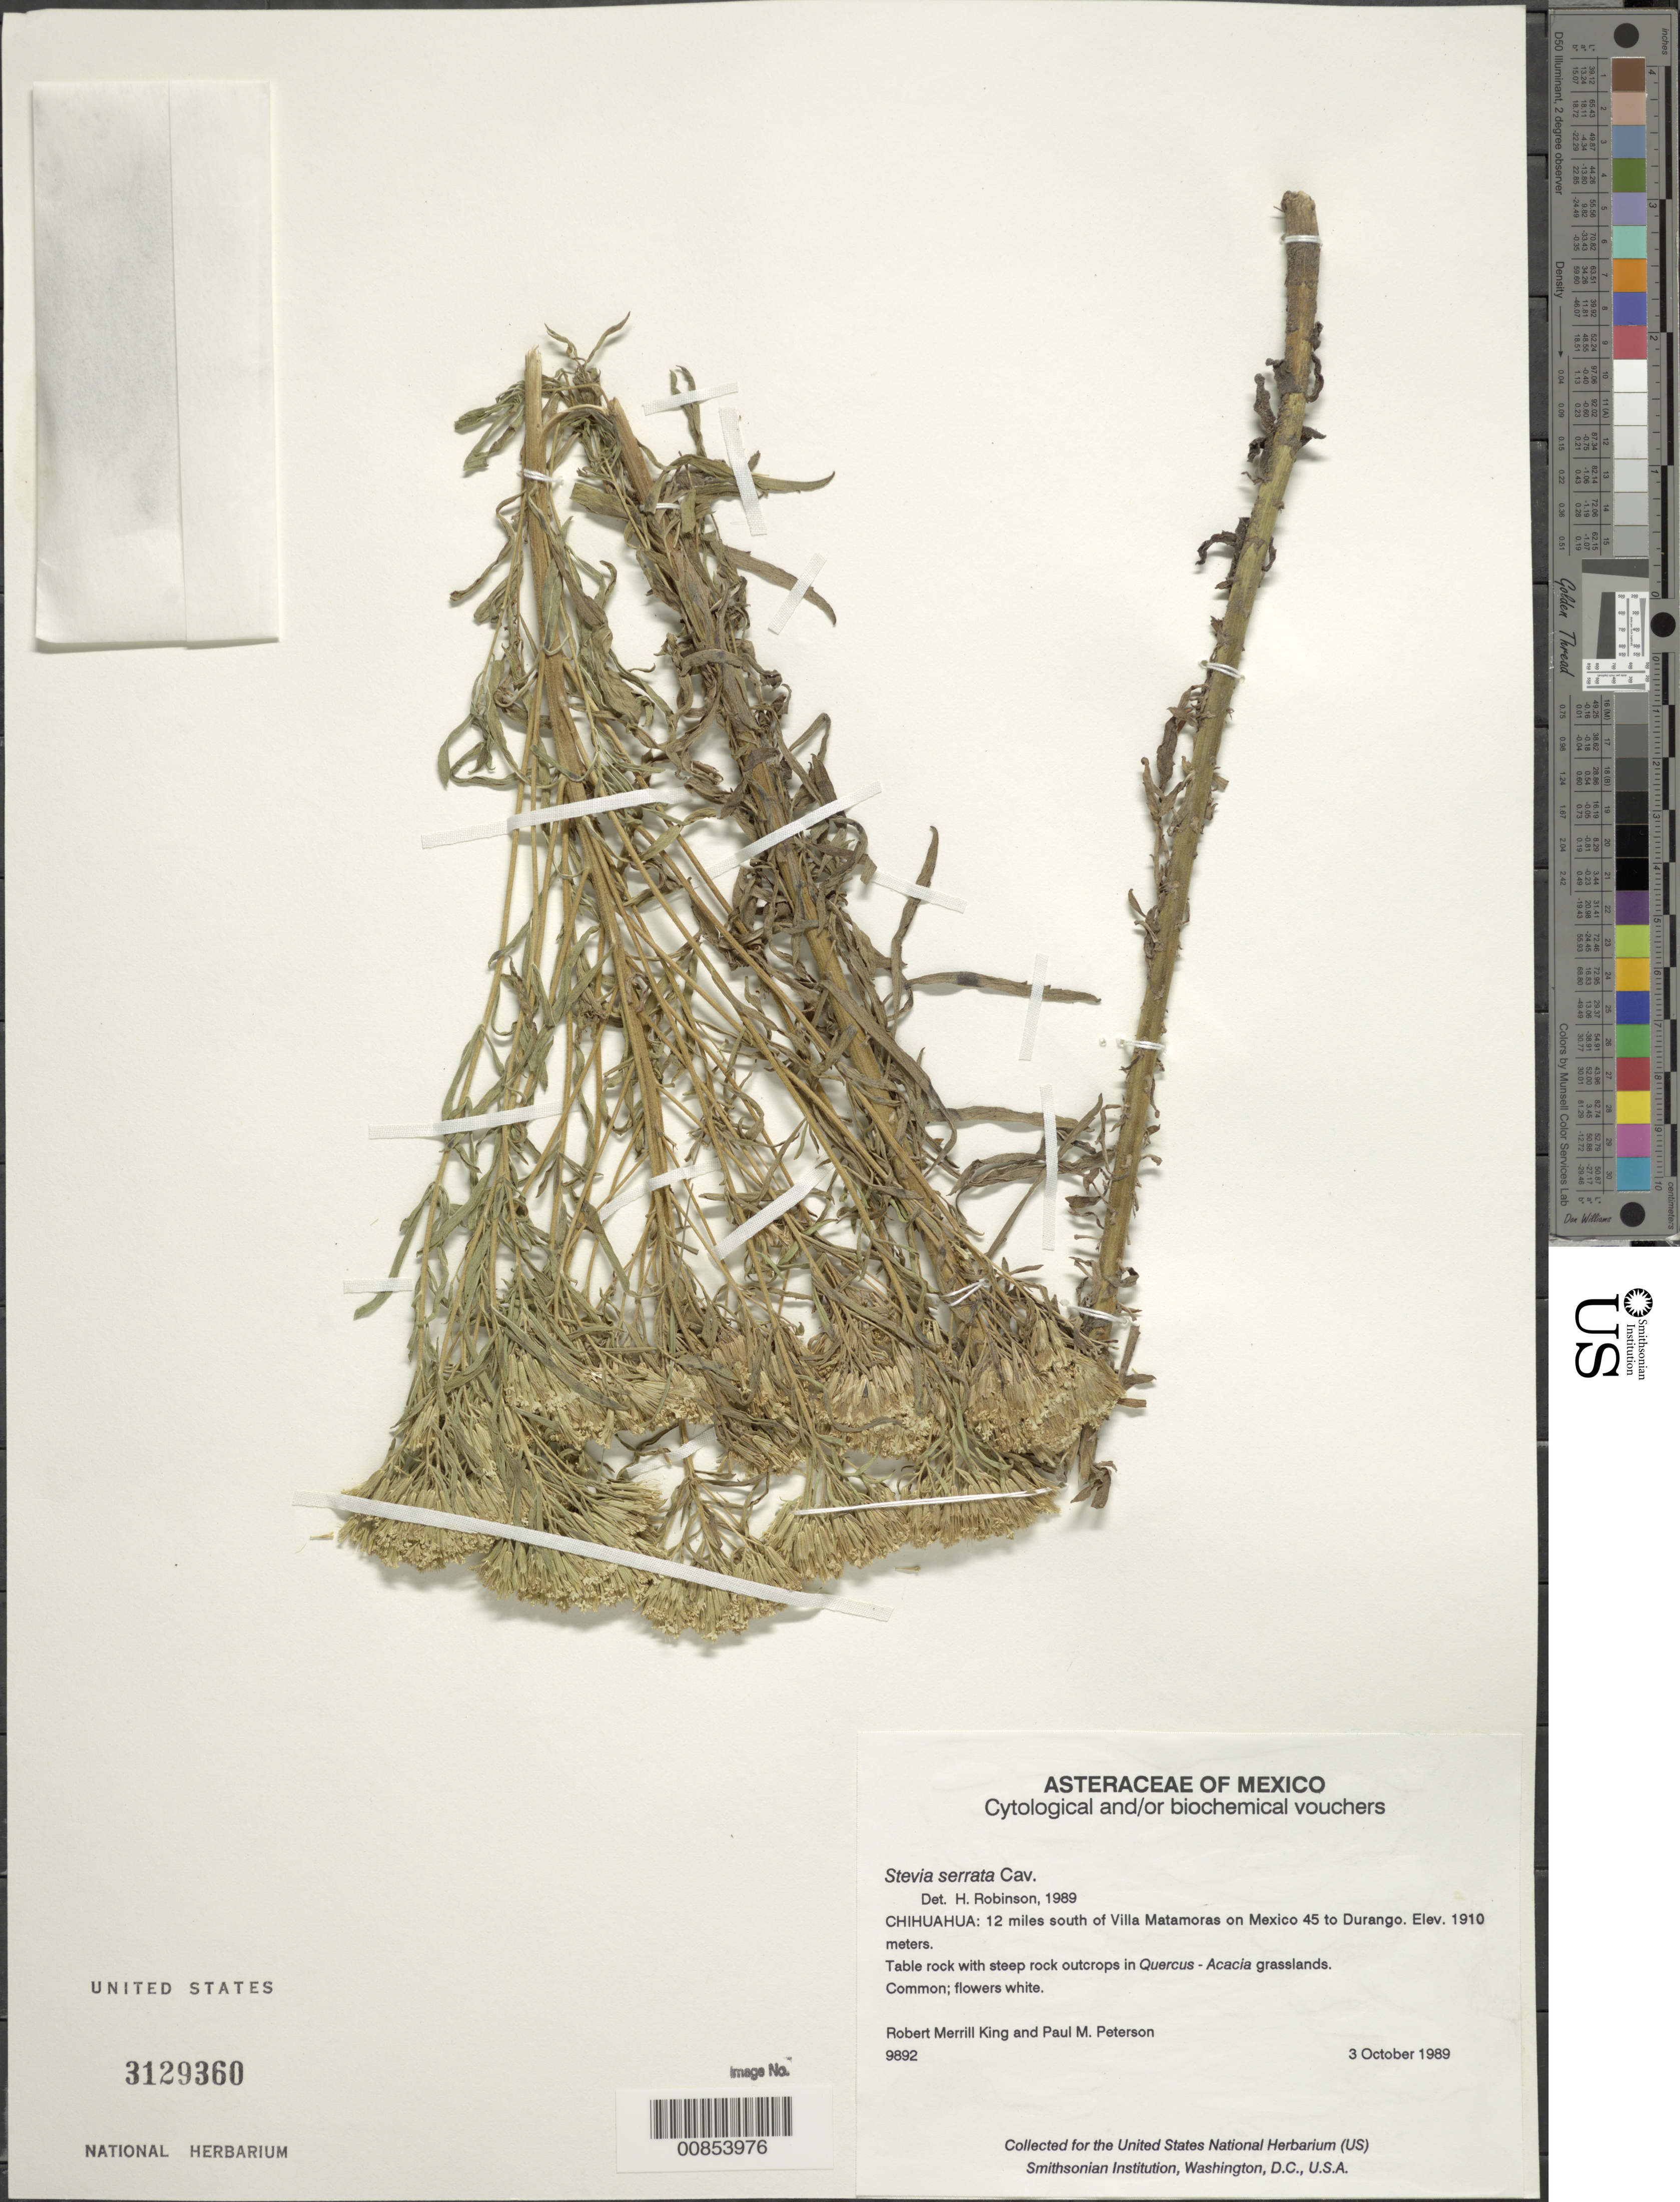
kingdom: Plantae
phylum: Tracheophyta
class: Magnoliopsida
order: Asterales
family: Asteraceae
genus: Stevia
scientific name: Stevia serrata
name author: Cav.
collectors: R. M. King & P. M. Peterson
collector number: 9892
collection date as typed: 03 Oct 1989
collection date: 1989-10-03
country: Mexico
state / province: Chihuahua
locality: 12 miles south of Villa Matamoros on Mexico 45 to Durango.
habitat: Table rock with steep rock outcrops in Quercus - Acacia grasslands.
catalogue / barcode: US 3129360